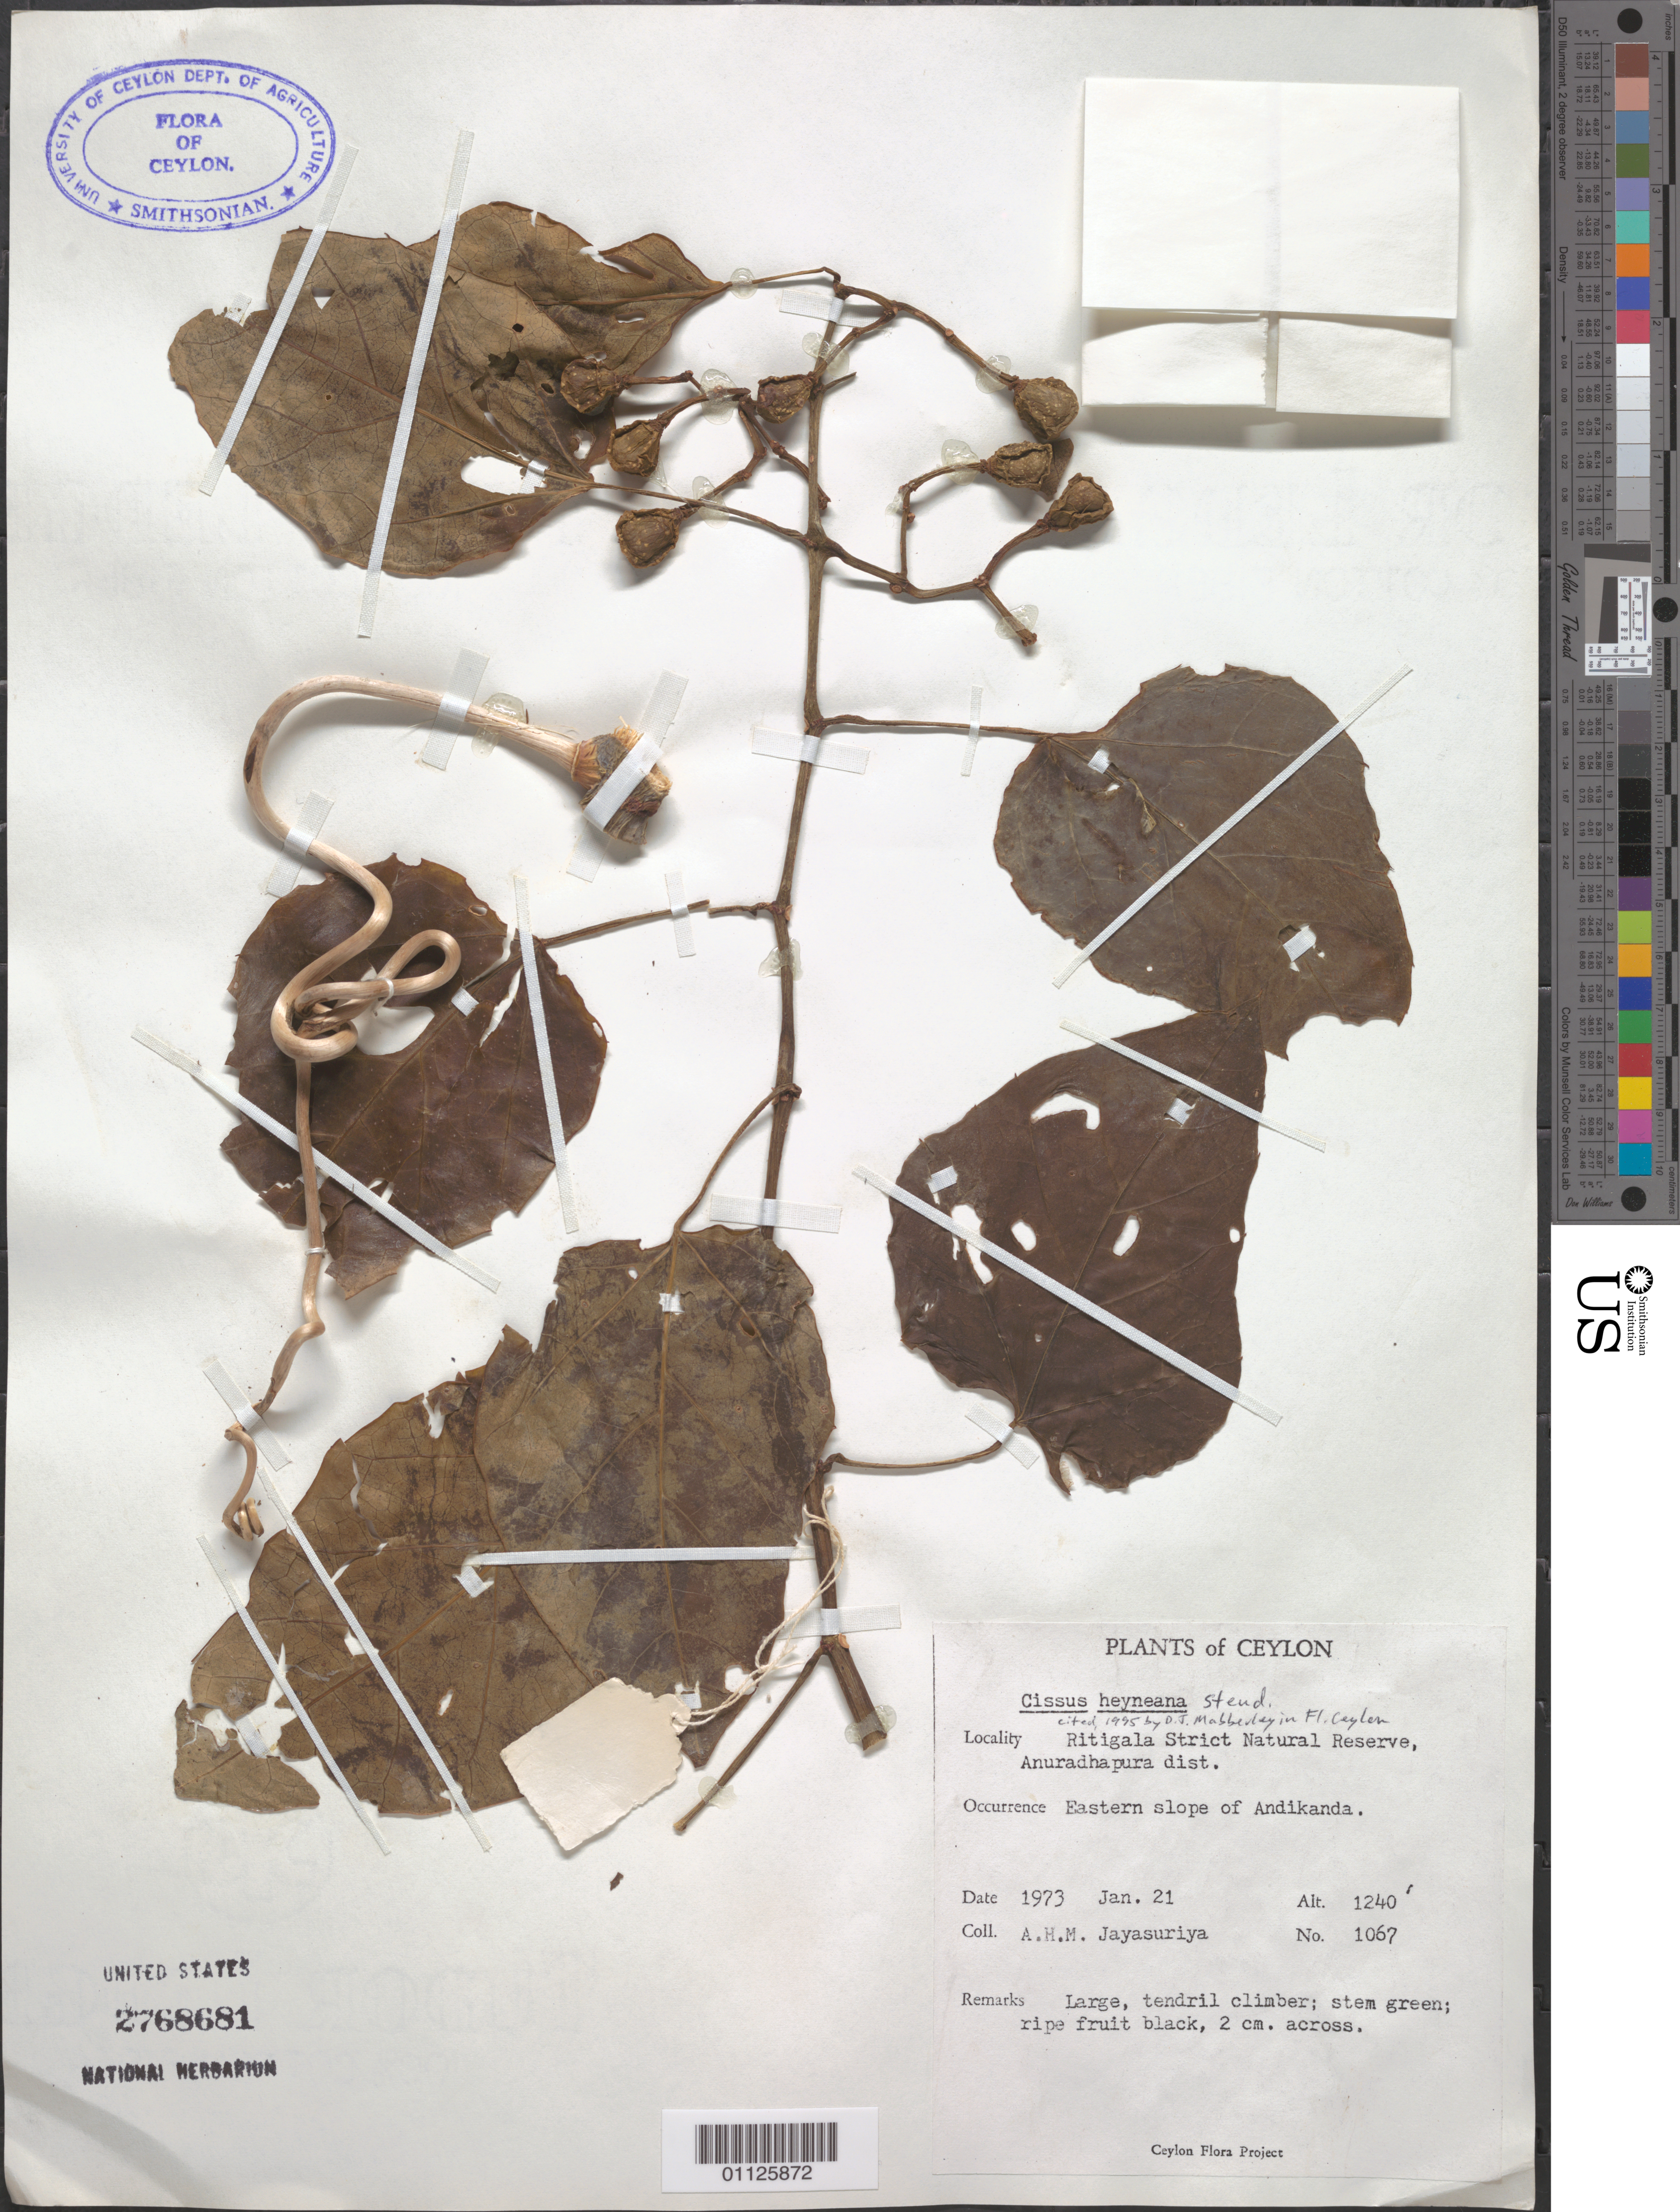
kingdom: Plantae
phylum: Tracheophyta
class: Magnoliopsida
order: Vitales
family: Vitaceae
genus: Cissus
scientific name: Cissus heyneana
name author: Steud.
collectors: A. H. Jayasuriya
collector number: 1067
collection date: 1973-01-21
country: Sri Lanka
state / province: North Central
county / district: Anuradhapura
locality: Ritigala Strict Natural Reserve.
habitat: Large, tendril climber.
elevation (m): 1240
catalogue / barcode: US 2768681